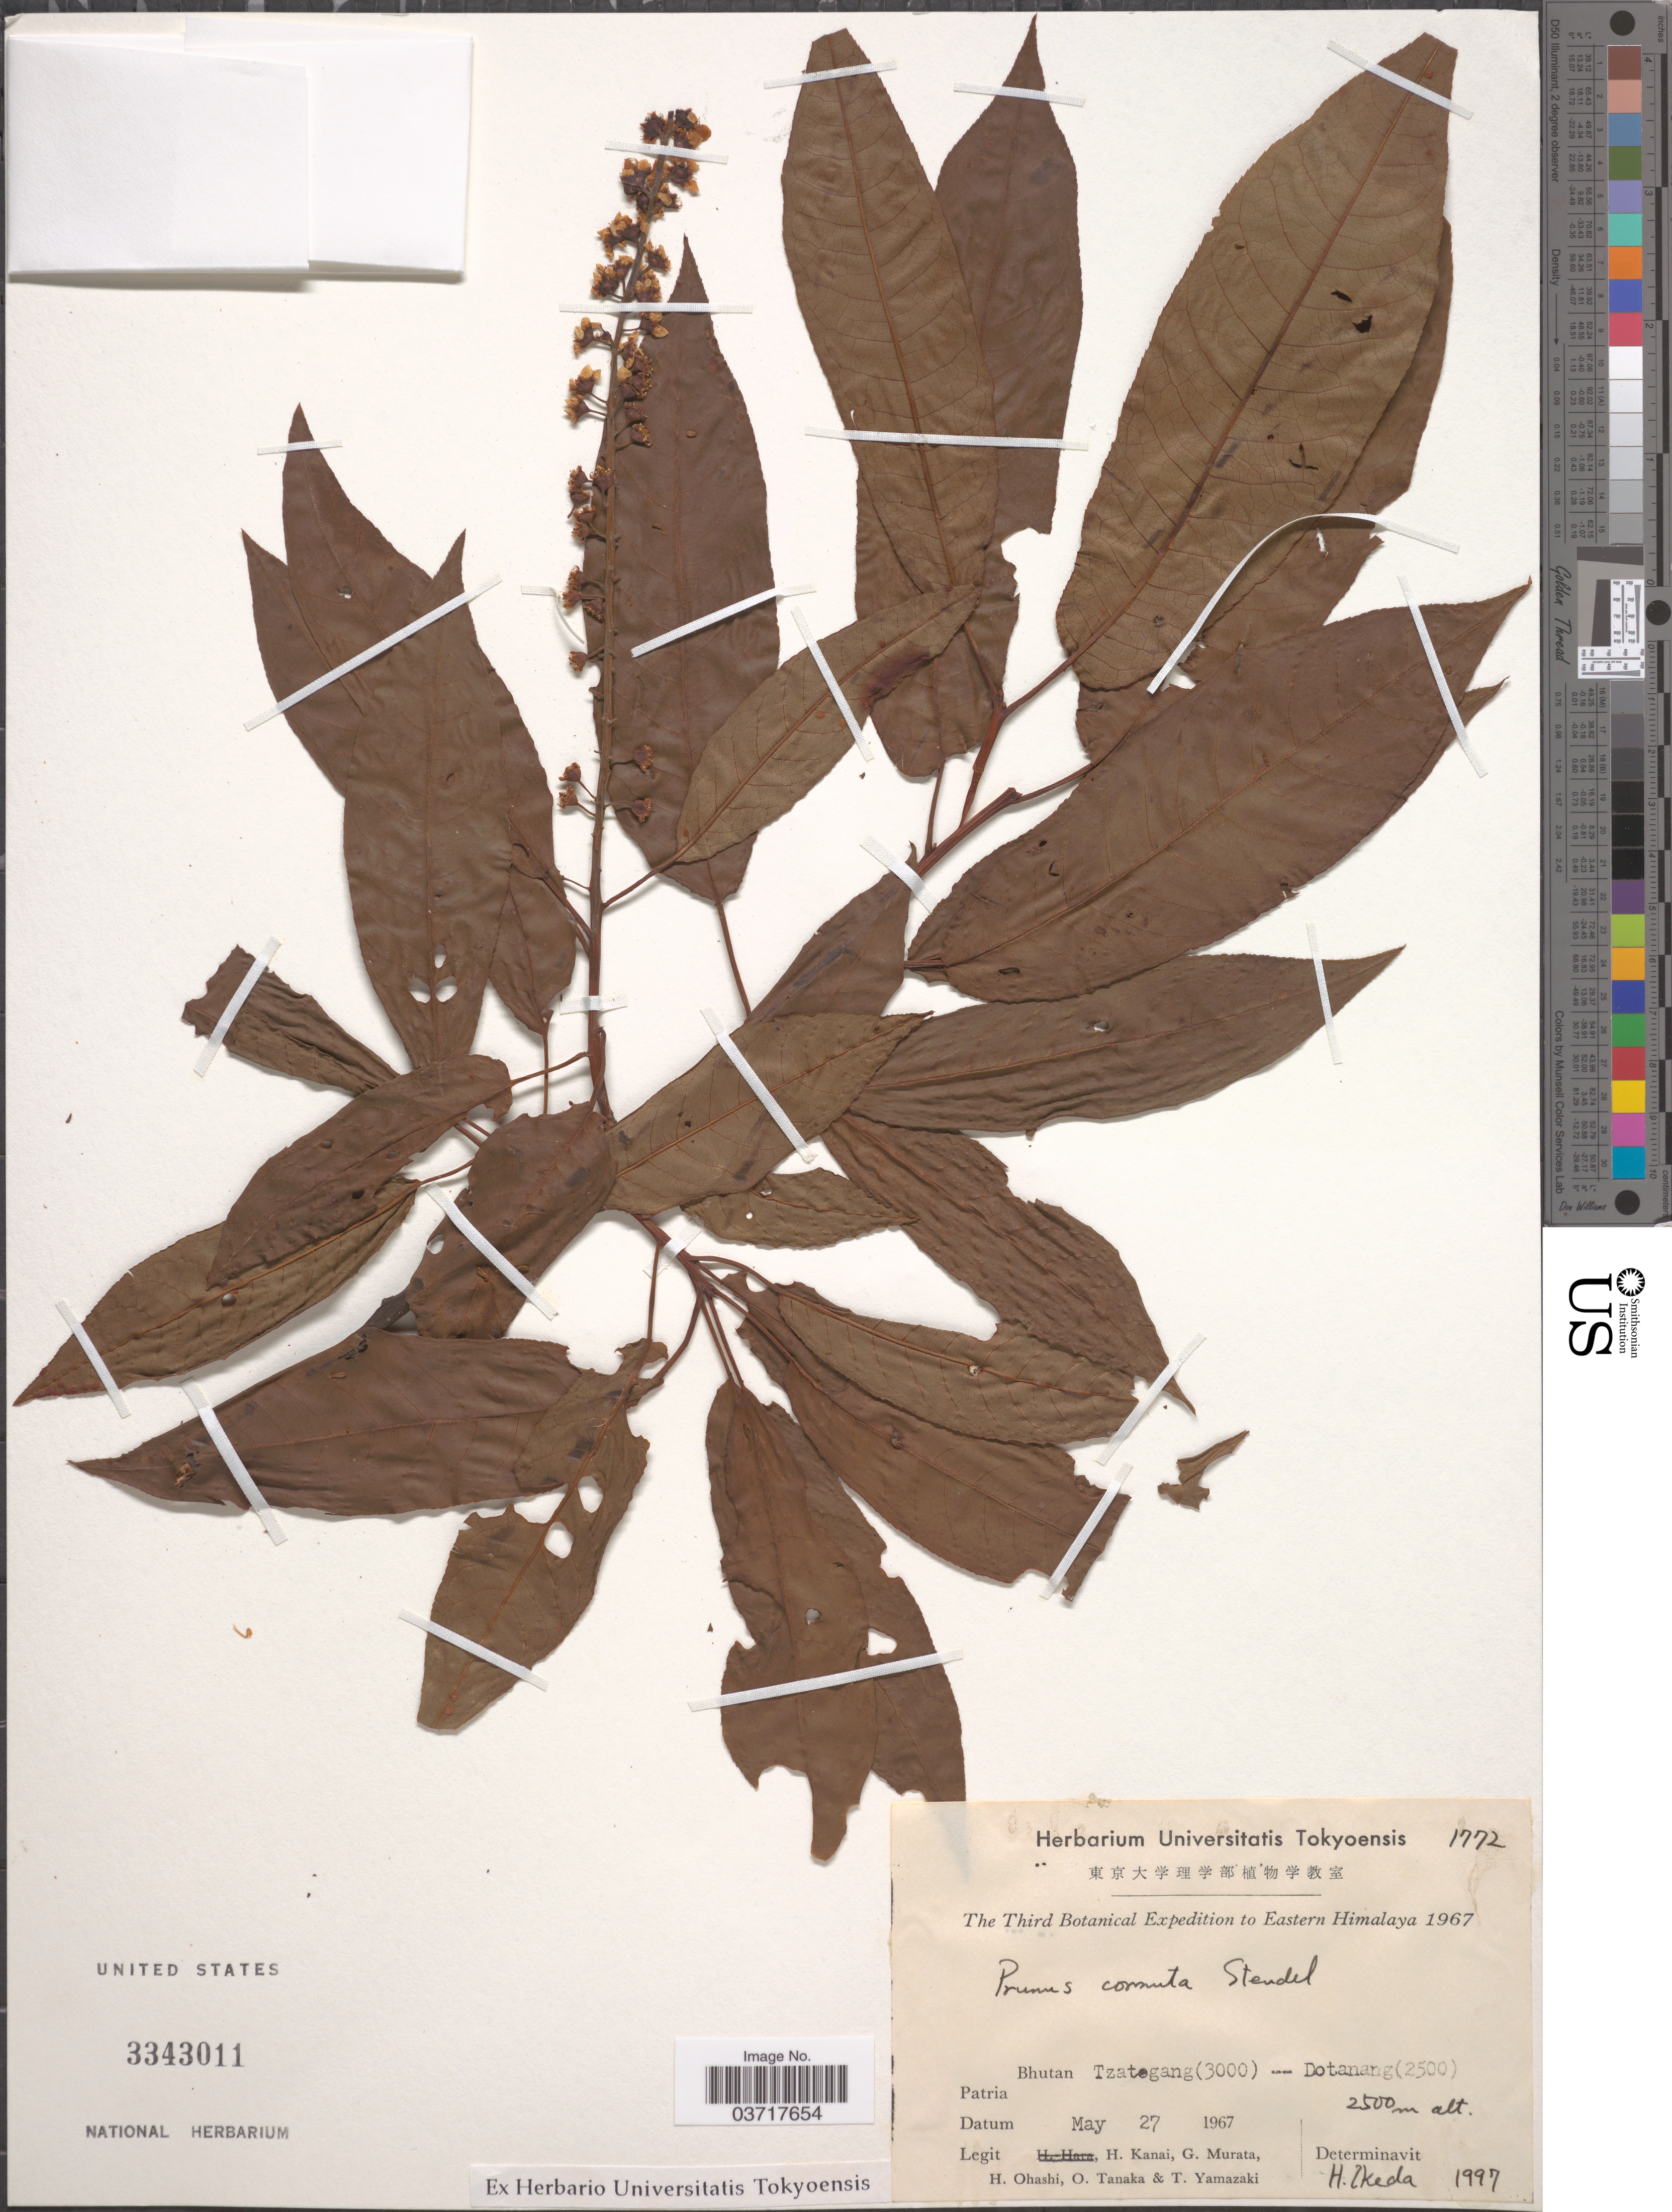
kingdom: Plantae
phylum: Tracheophyta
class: Magnoliopsida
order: Rosales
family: Rosaceae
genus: Prunus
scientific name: Prunus cornuta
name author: (Wall. ex Royle) Steud.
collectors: H. Kanai, G. Murata, H. Ohashi, O. Tanaka & T. Yamazaki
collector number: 1772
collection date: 1967-05-27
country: Bhutan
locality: Eastern Himalaya. Tzatagang (3000) - Dotanang (2500).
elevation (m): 2500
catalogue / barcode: US 3343011